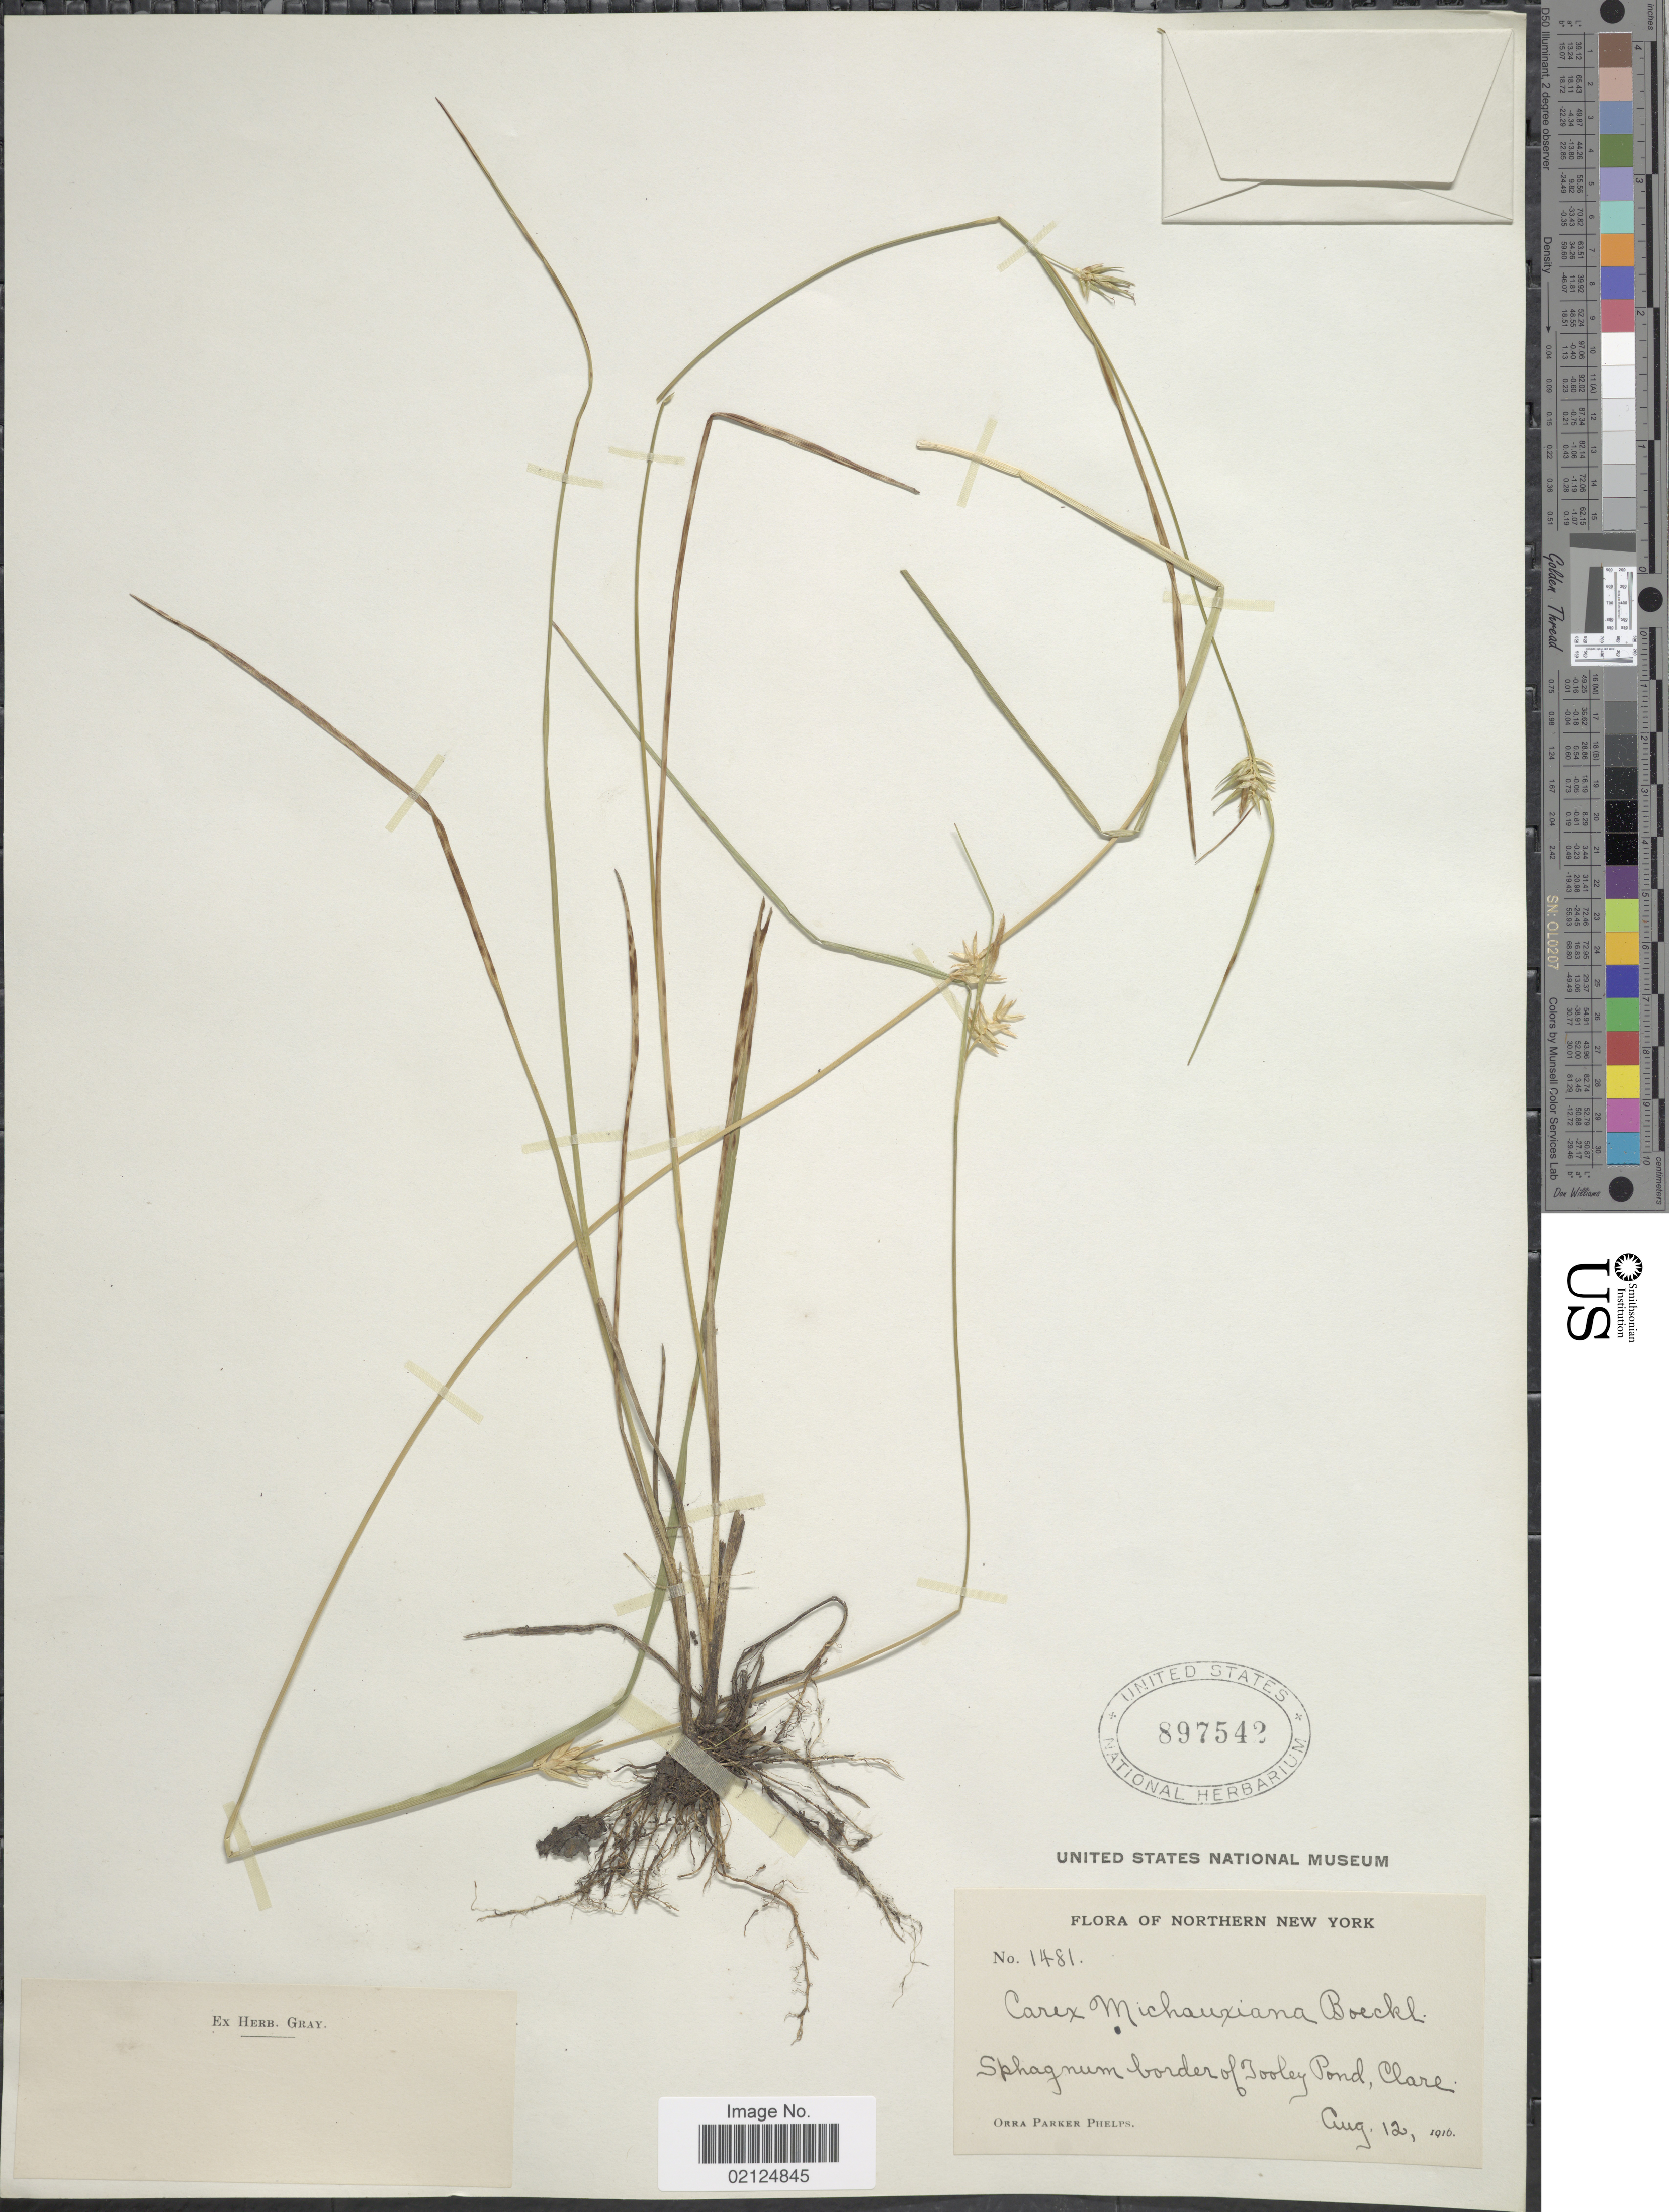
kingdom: Plantae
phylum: Tracheophyta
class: Liliopsida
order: Poales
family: Cyperaceae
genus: Carex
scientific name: Carex michauxiana subsp. michauxiana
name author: Boeckeler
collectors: O. P. Phelps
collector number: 1481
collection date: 1916-08-12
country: United States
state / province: New York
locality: Northern New York, Sphagnum border of Tooley Pond, Clare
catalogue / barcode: US 897542